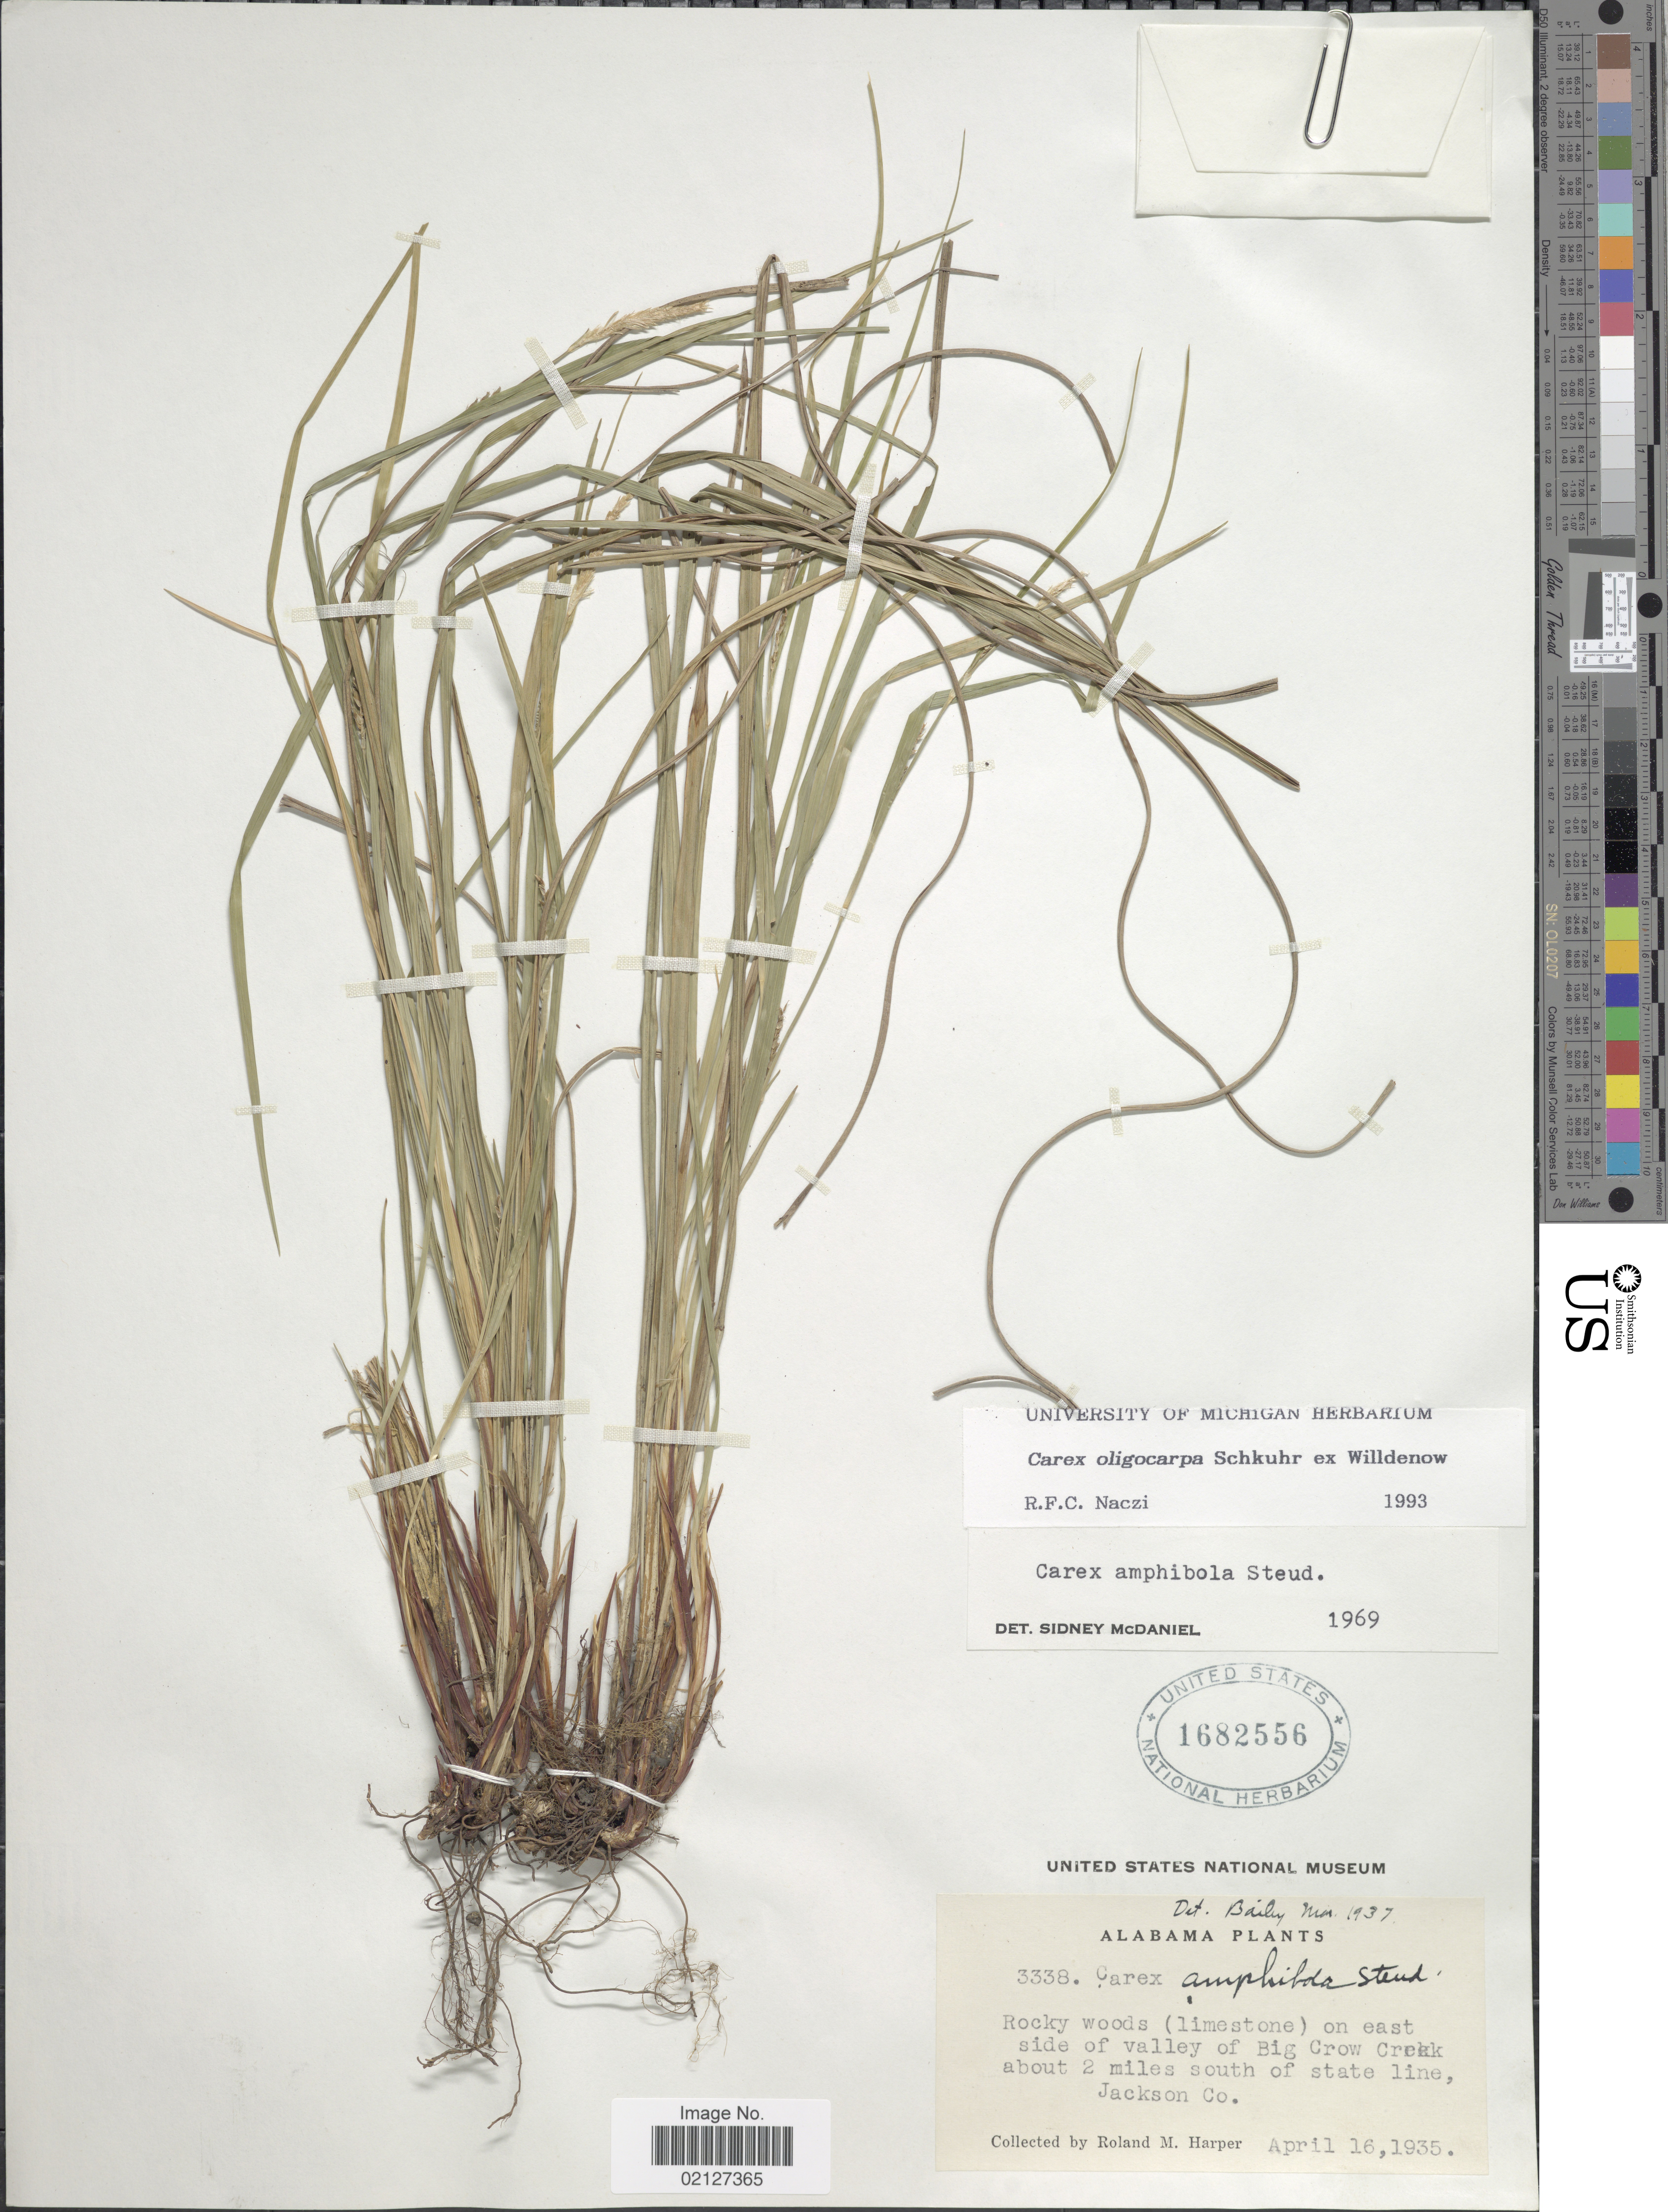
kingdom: Plantae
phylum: Tracheophyta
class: Liliopsida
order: Poales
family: Cyperaceae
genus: Carex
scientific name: Carex oligocarpa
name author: Willd.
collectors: R. M. Harper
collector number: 3338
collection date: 1935-04-16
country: United States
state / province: Alabama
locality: Rocky woods (limestone) on east side of valley of Big Crow Creek about 2 miles south of state line, Jackson Co.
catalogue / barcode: US 1682556